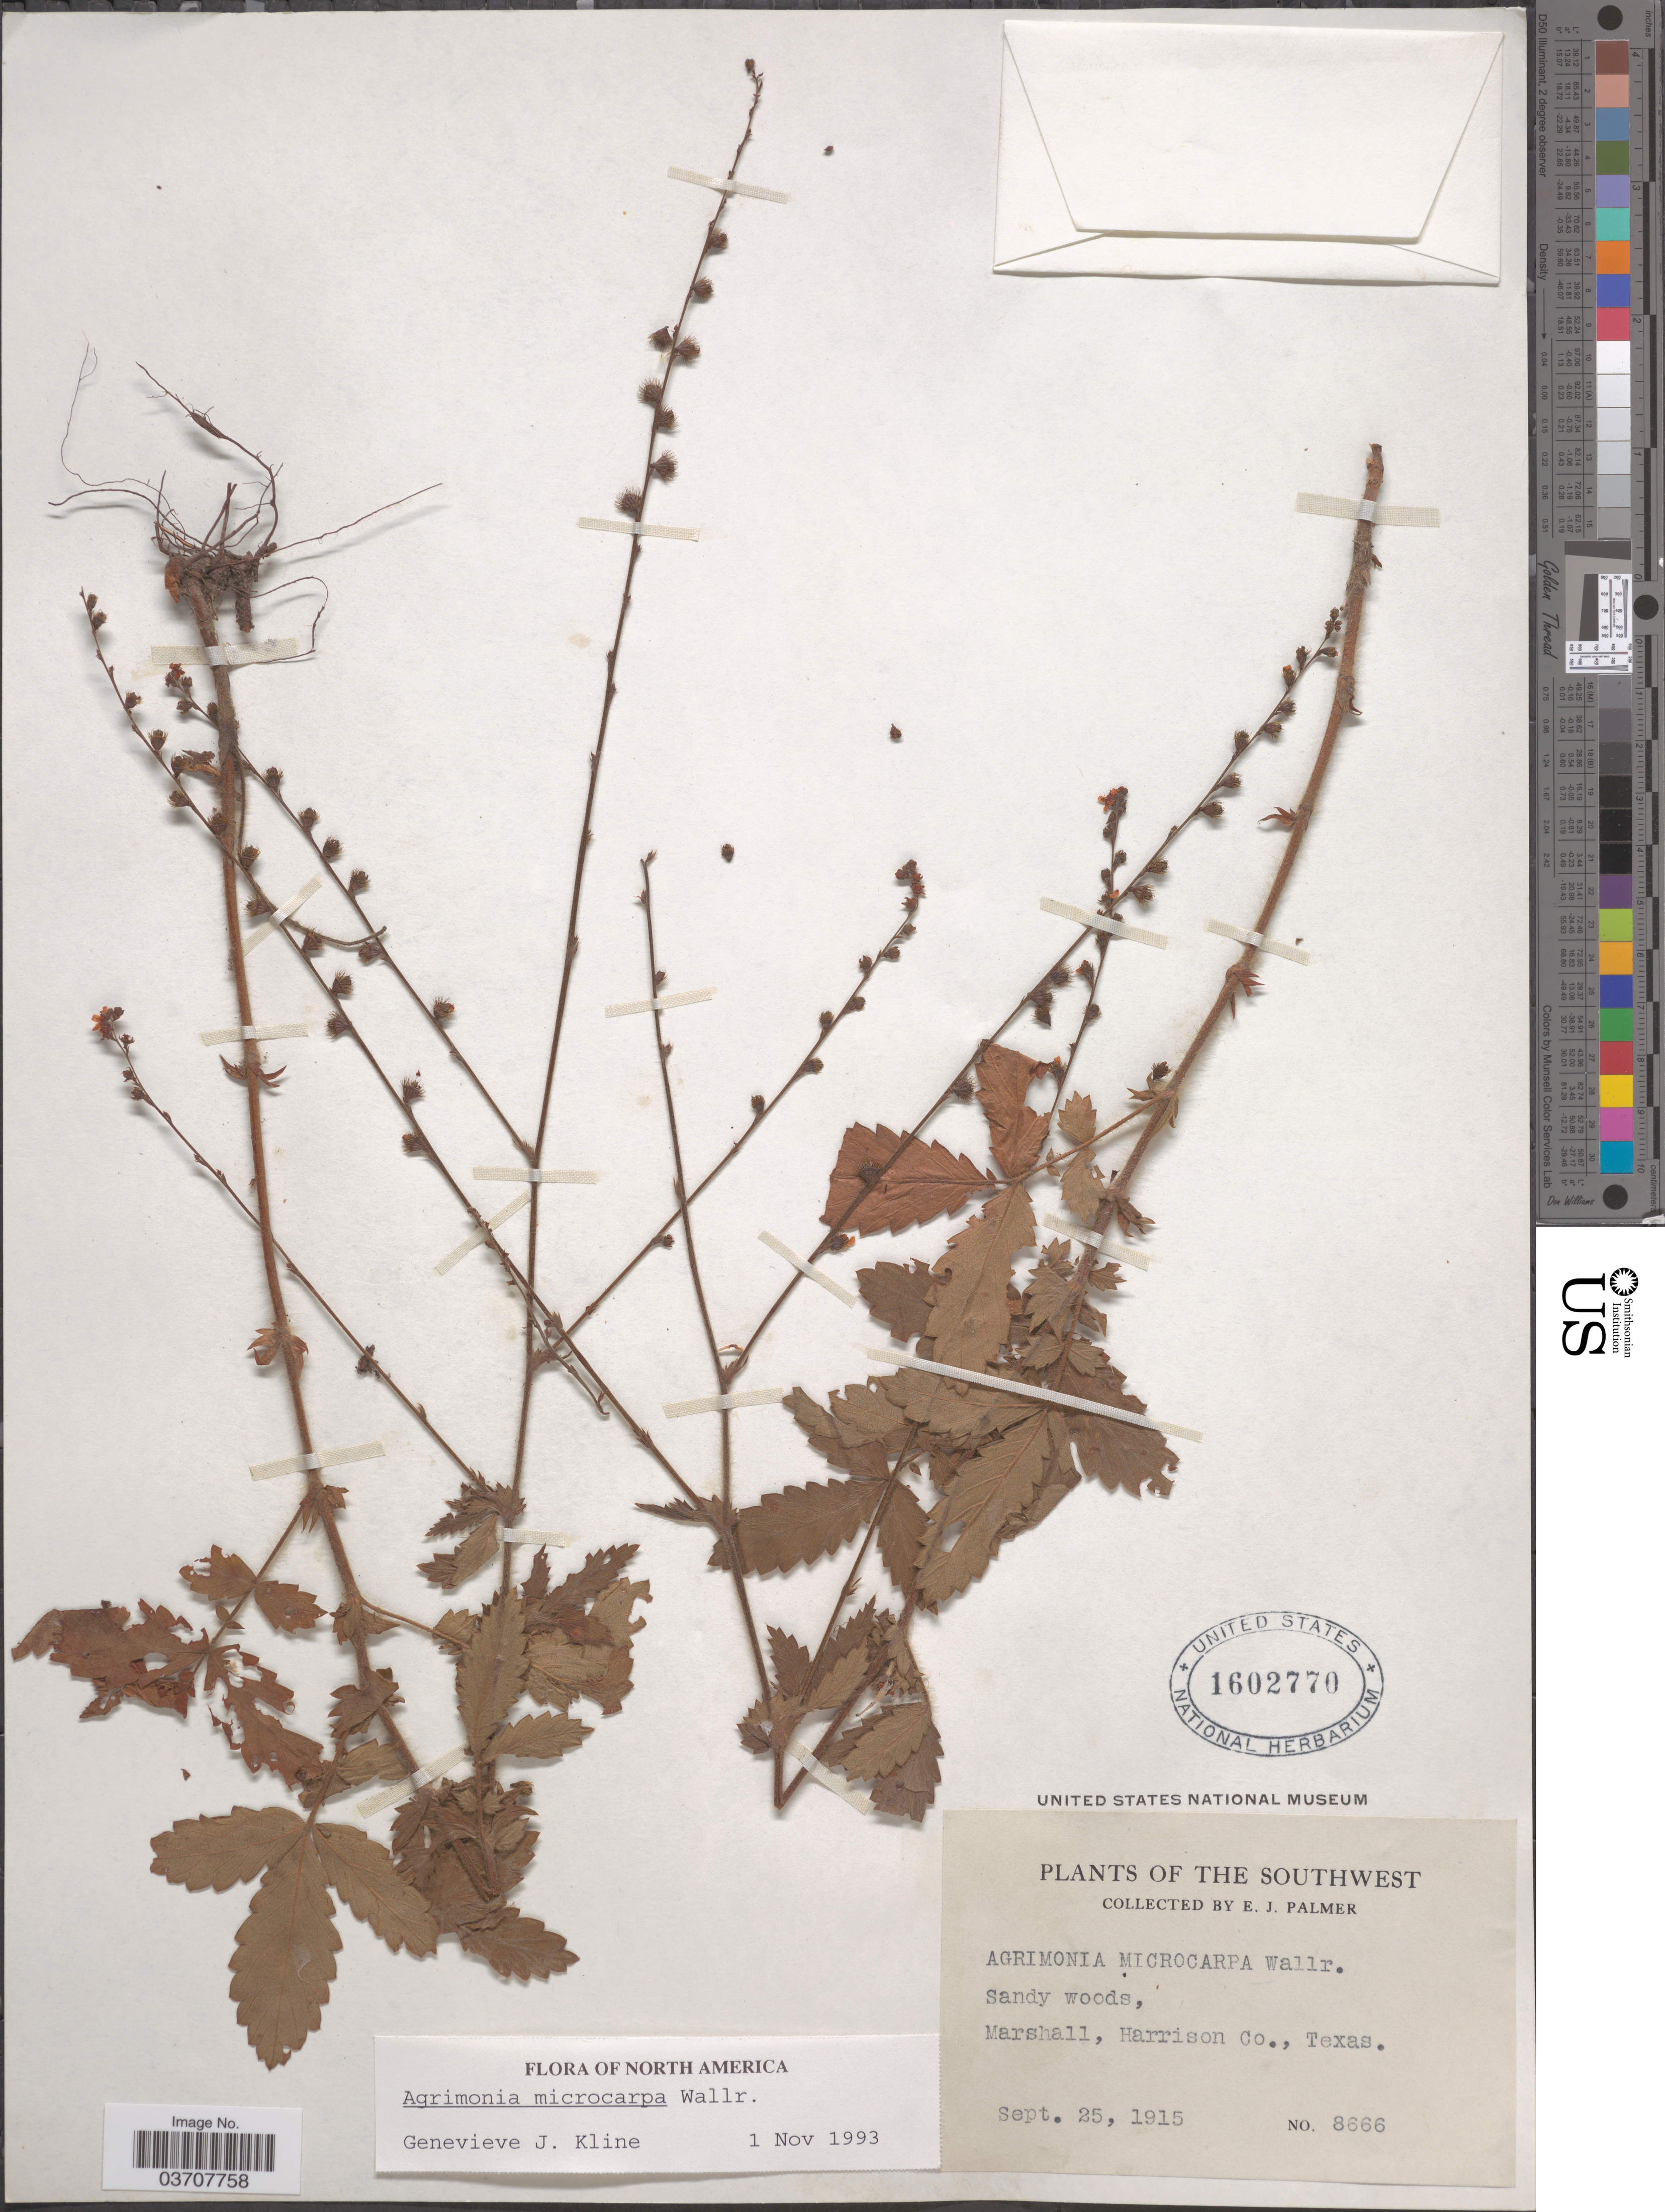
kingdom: Plantae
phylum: Tracheophyta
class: Magnoliopsida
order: Rosales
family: Rosaceae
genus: Agrimonia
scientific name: Agrimonia microcarpa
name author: Wallr.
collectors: E. J. Palmer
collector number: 8666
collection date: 1915-09-25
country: United States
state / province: Texas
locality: The Southwest. Marshall, Harrison Co.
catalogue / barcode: US 1602770